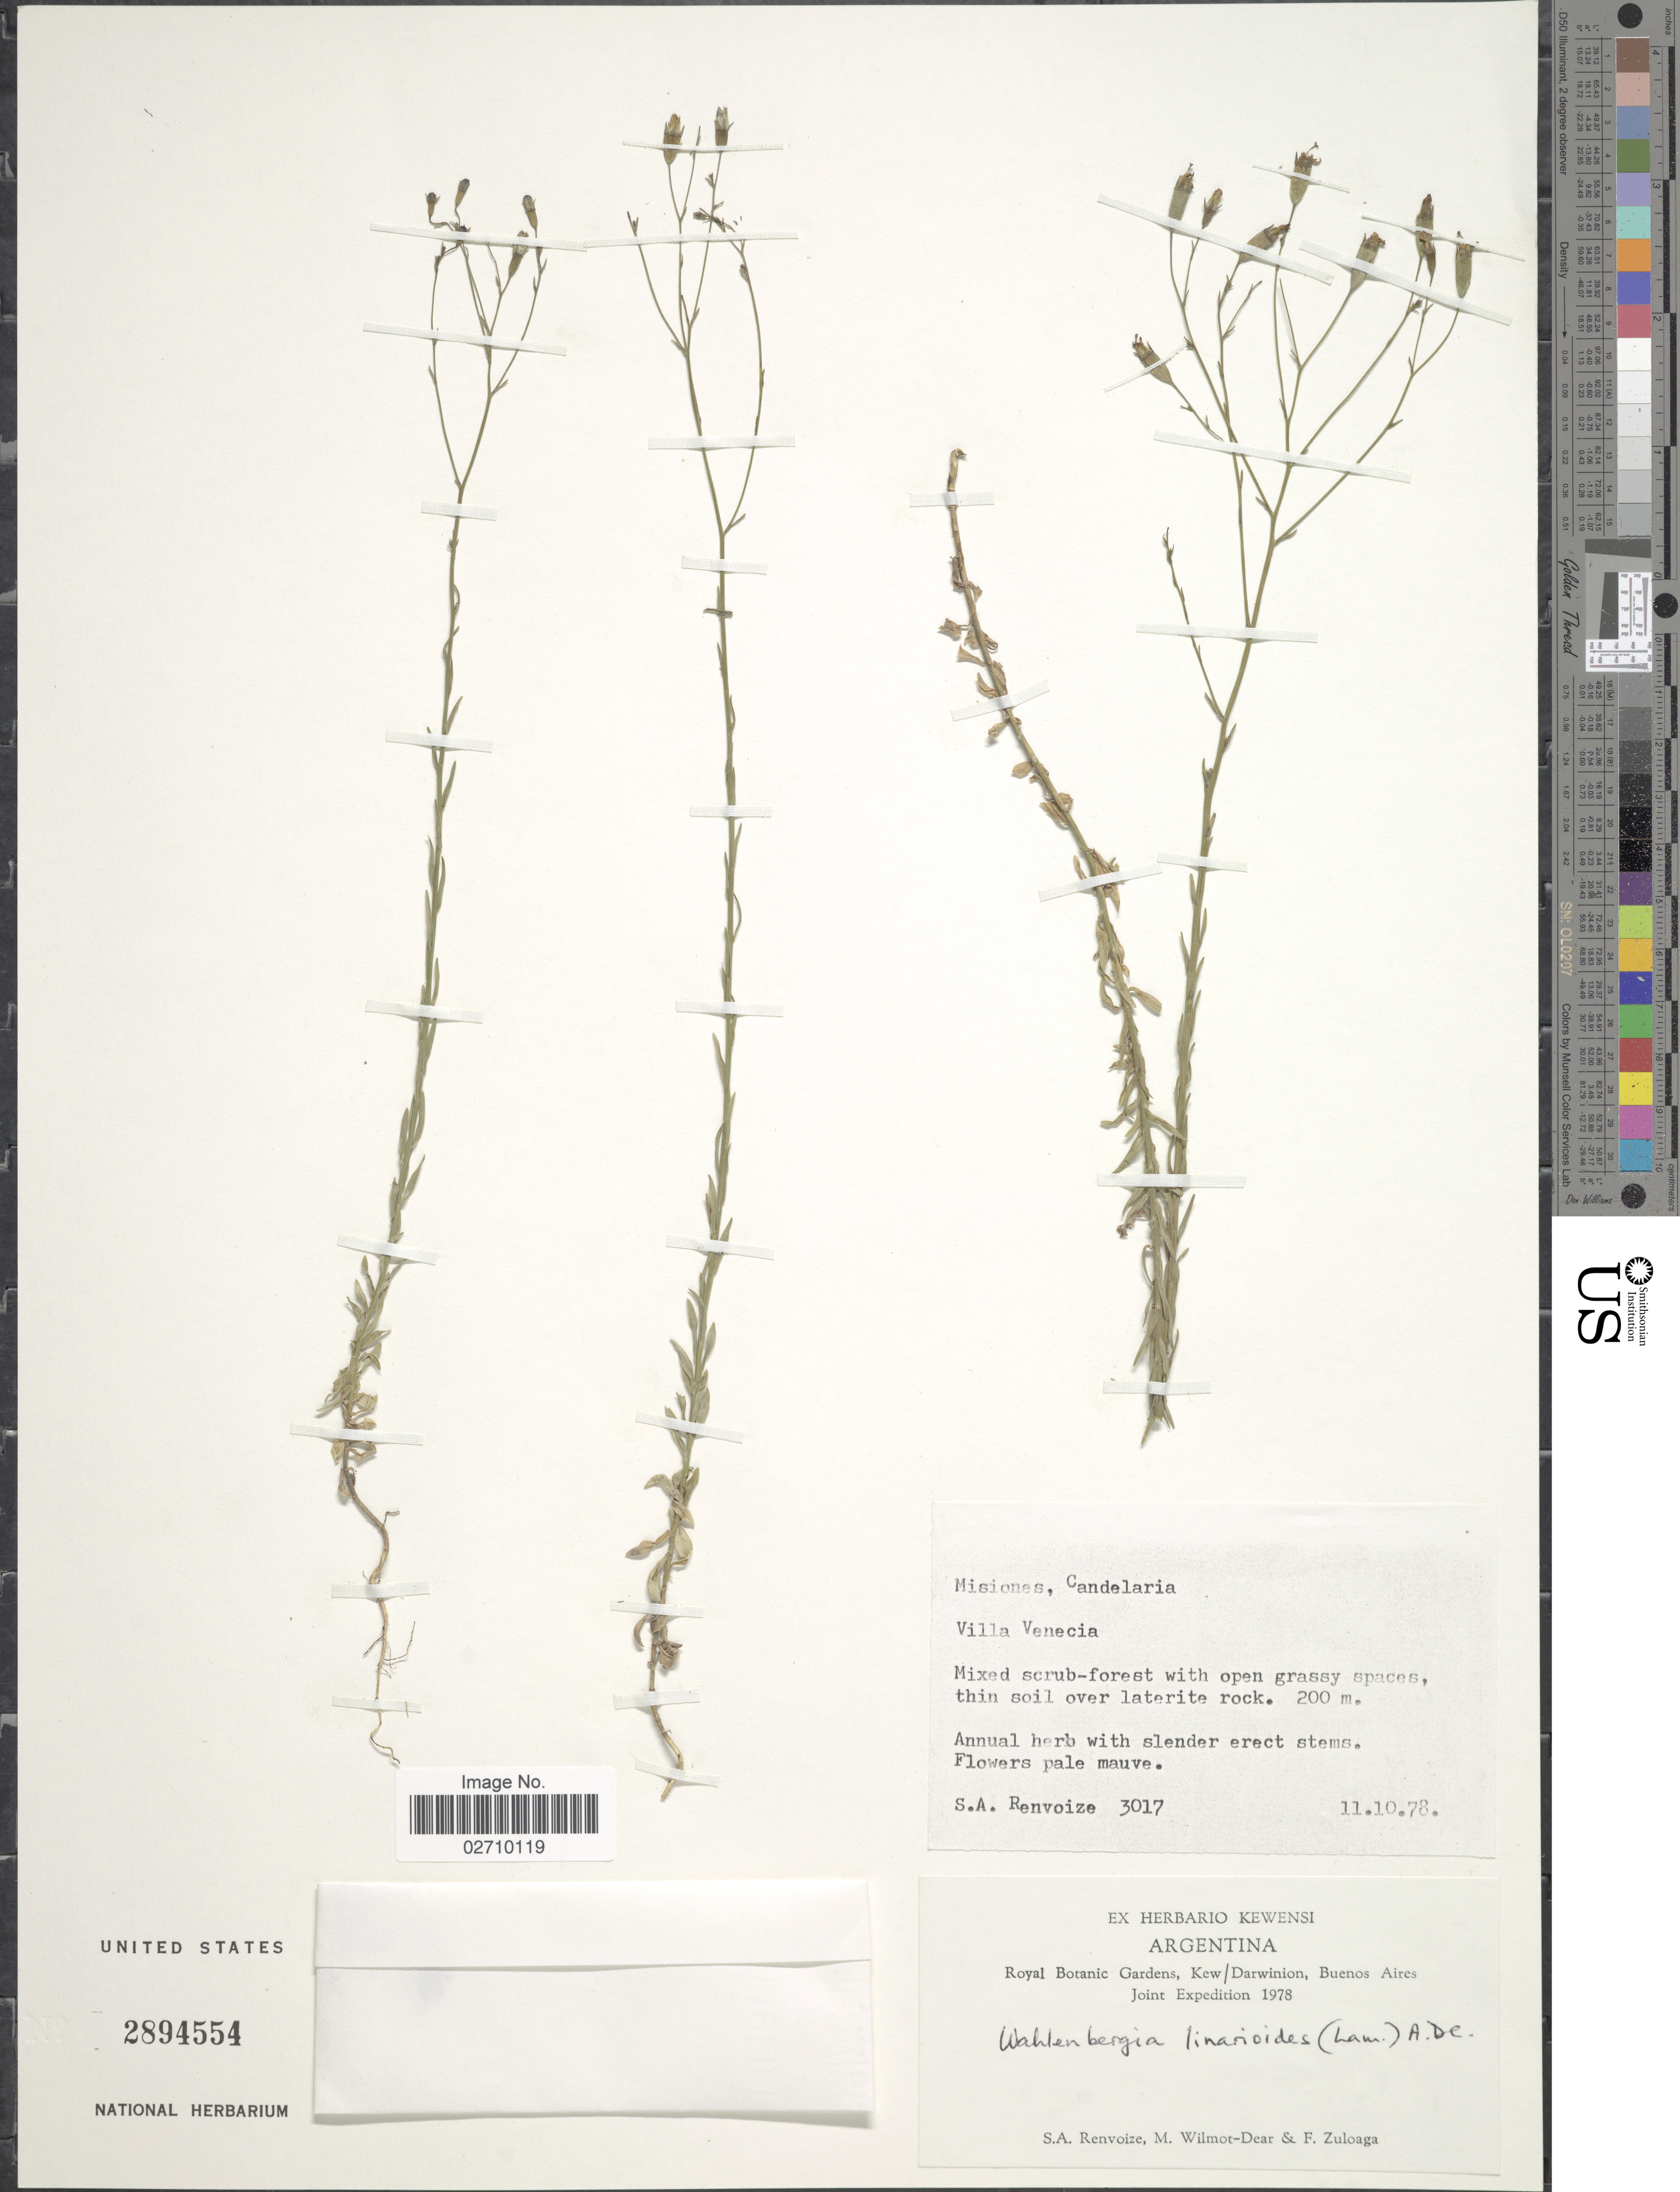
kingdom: Plantae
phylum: Tracheophyta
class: Magnoliopsida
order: Asterales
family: Campanulaceae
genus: Wahlenbergia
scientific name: Wahlenbergia linarioides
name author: (Lam.) A. DC.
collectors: S. A. Renvoize, C. Wilmot-Dear & F. Zuloaga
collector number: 3017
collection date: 1978-10-11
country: Argentina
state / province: Misiones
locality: Candelaria. Villa Venecia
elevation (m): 200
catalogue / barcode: US 2894554